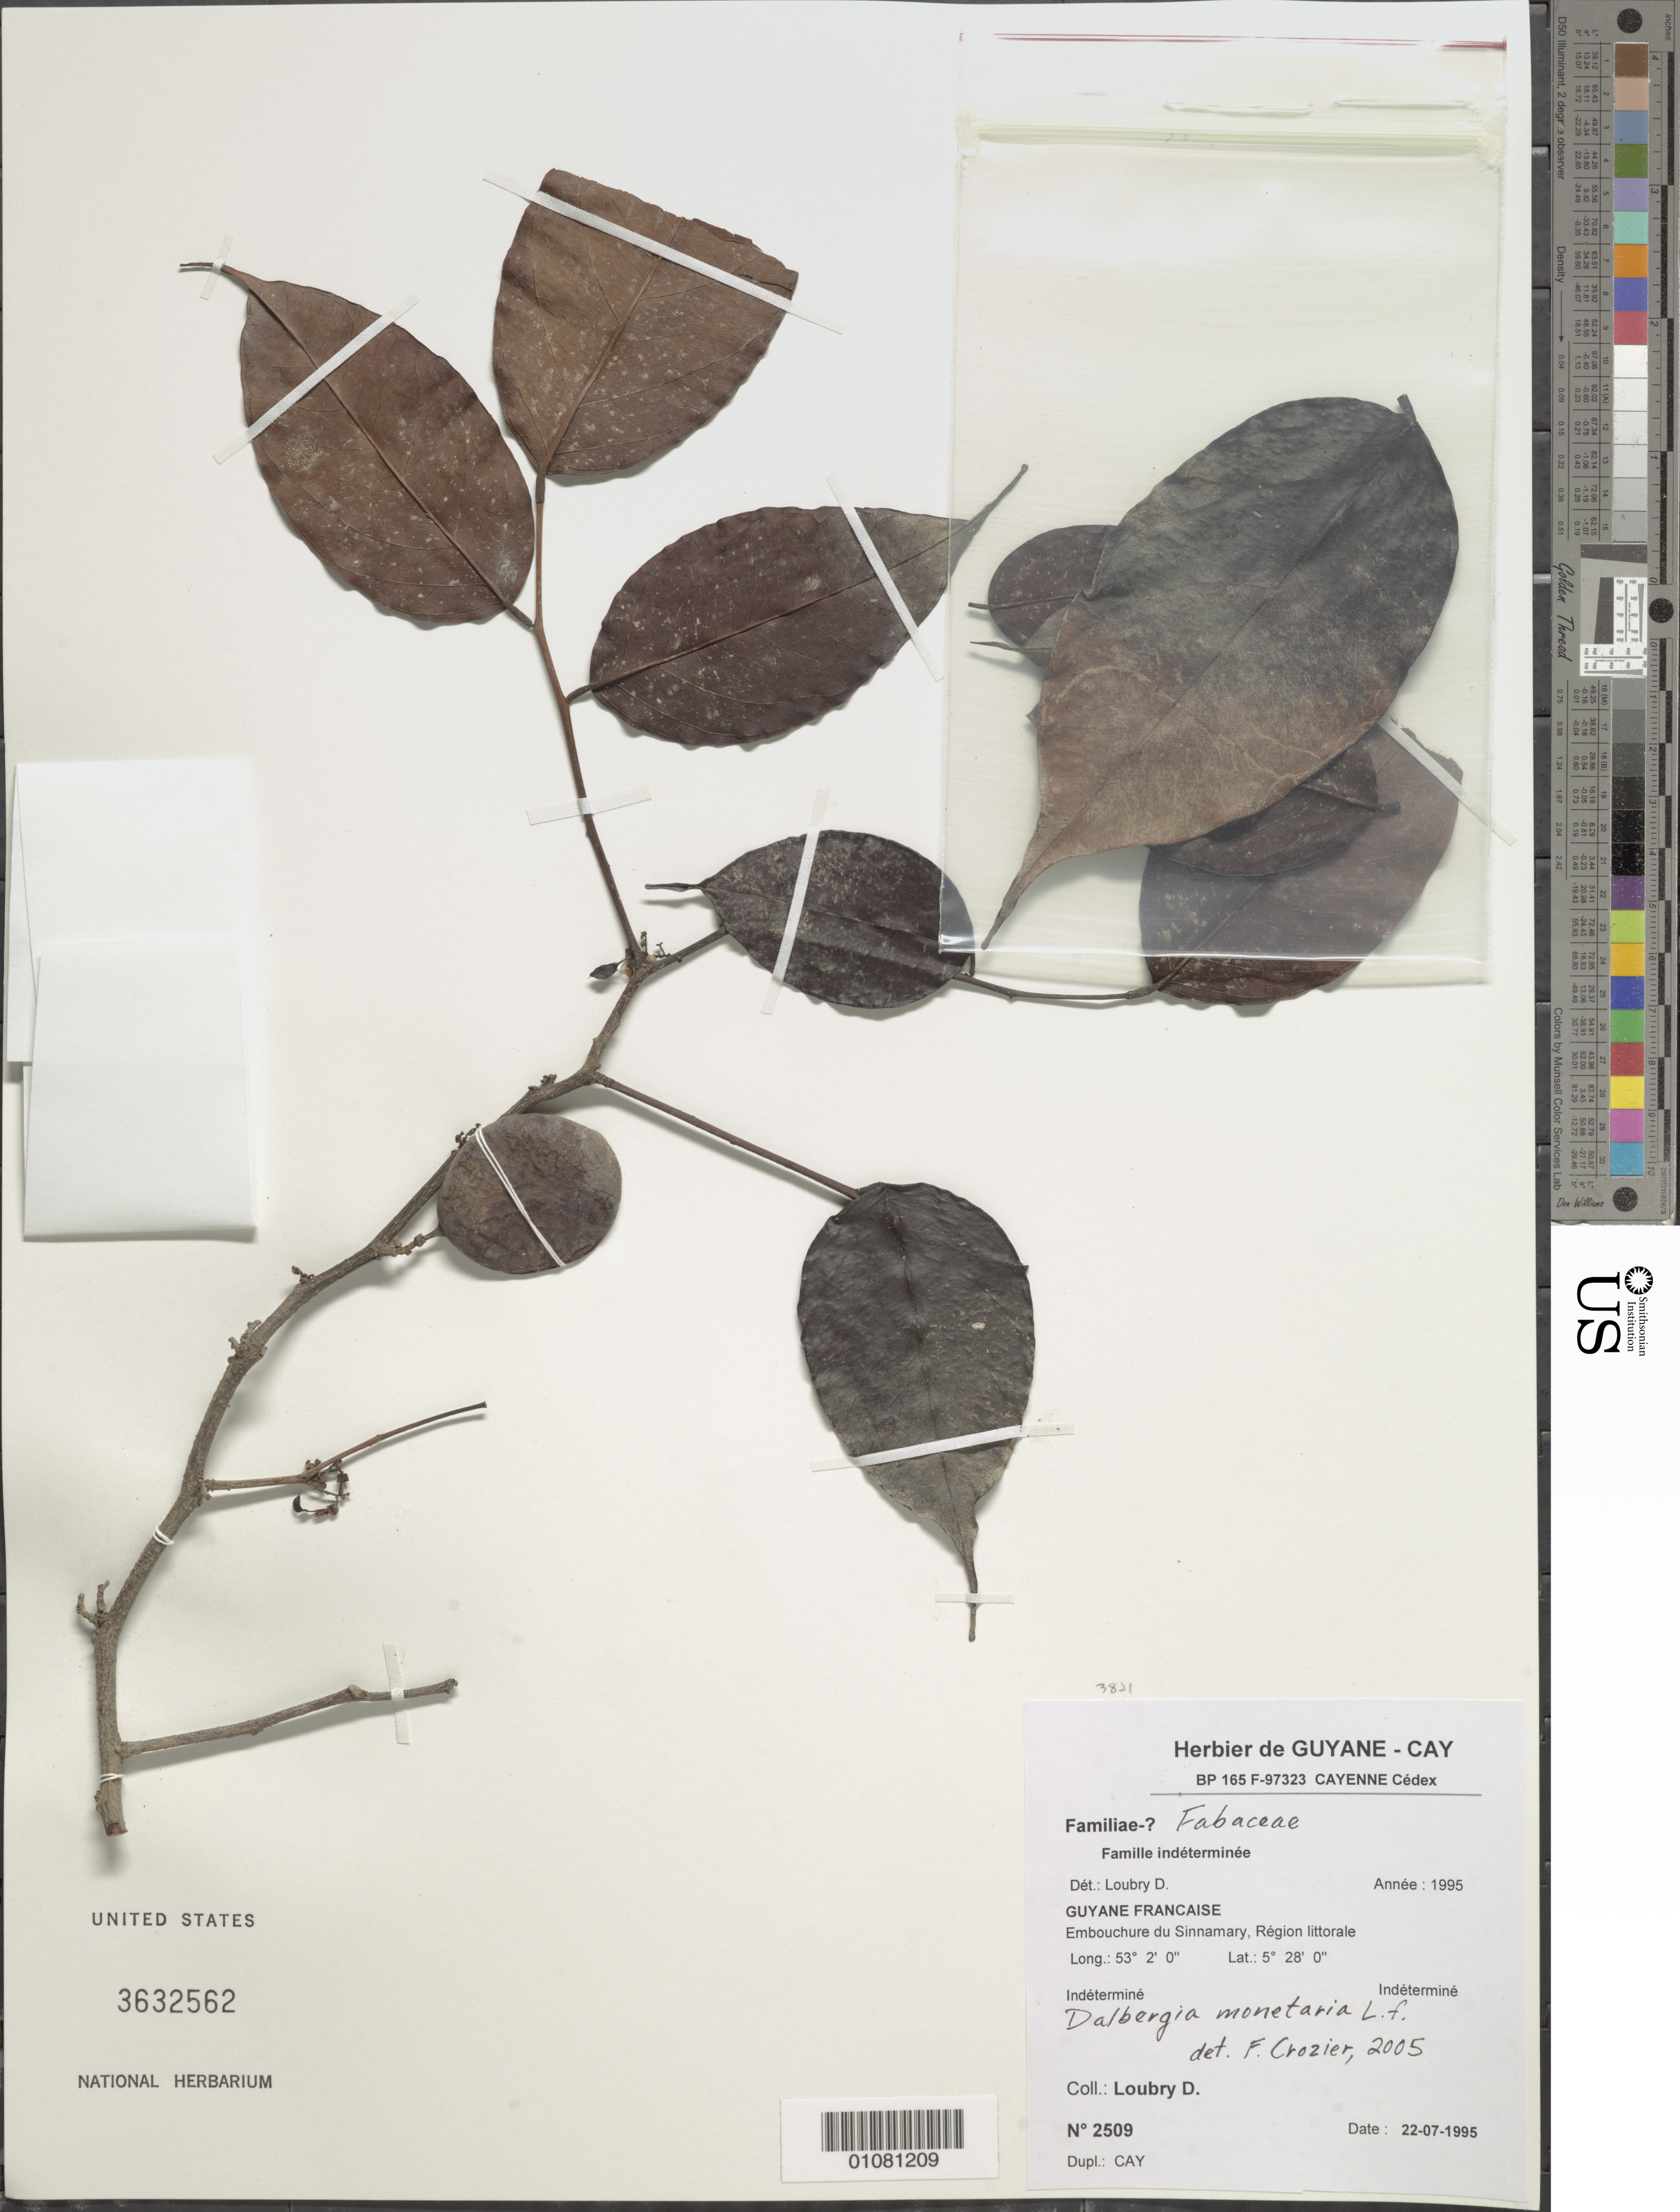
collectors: D. Loubry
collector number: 2509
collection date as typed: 22-Jul-95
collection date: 1995-07-22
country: French Guiana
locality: Embouchure du Sinnamary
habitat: Region littorale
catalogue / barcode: US 3632562